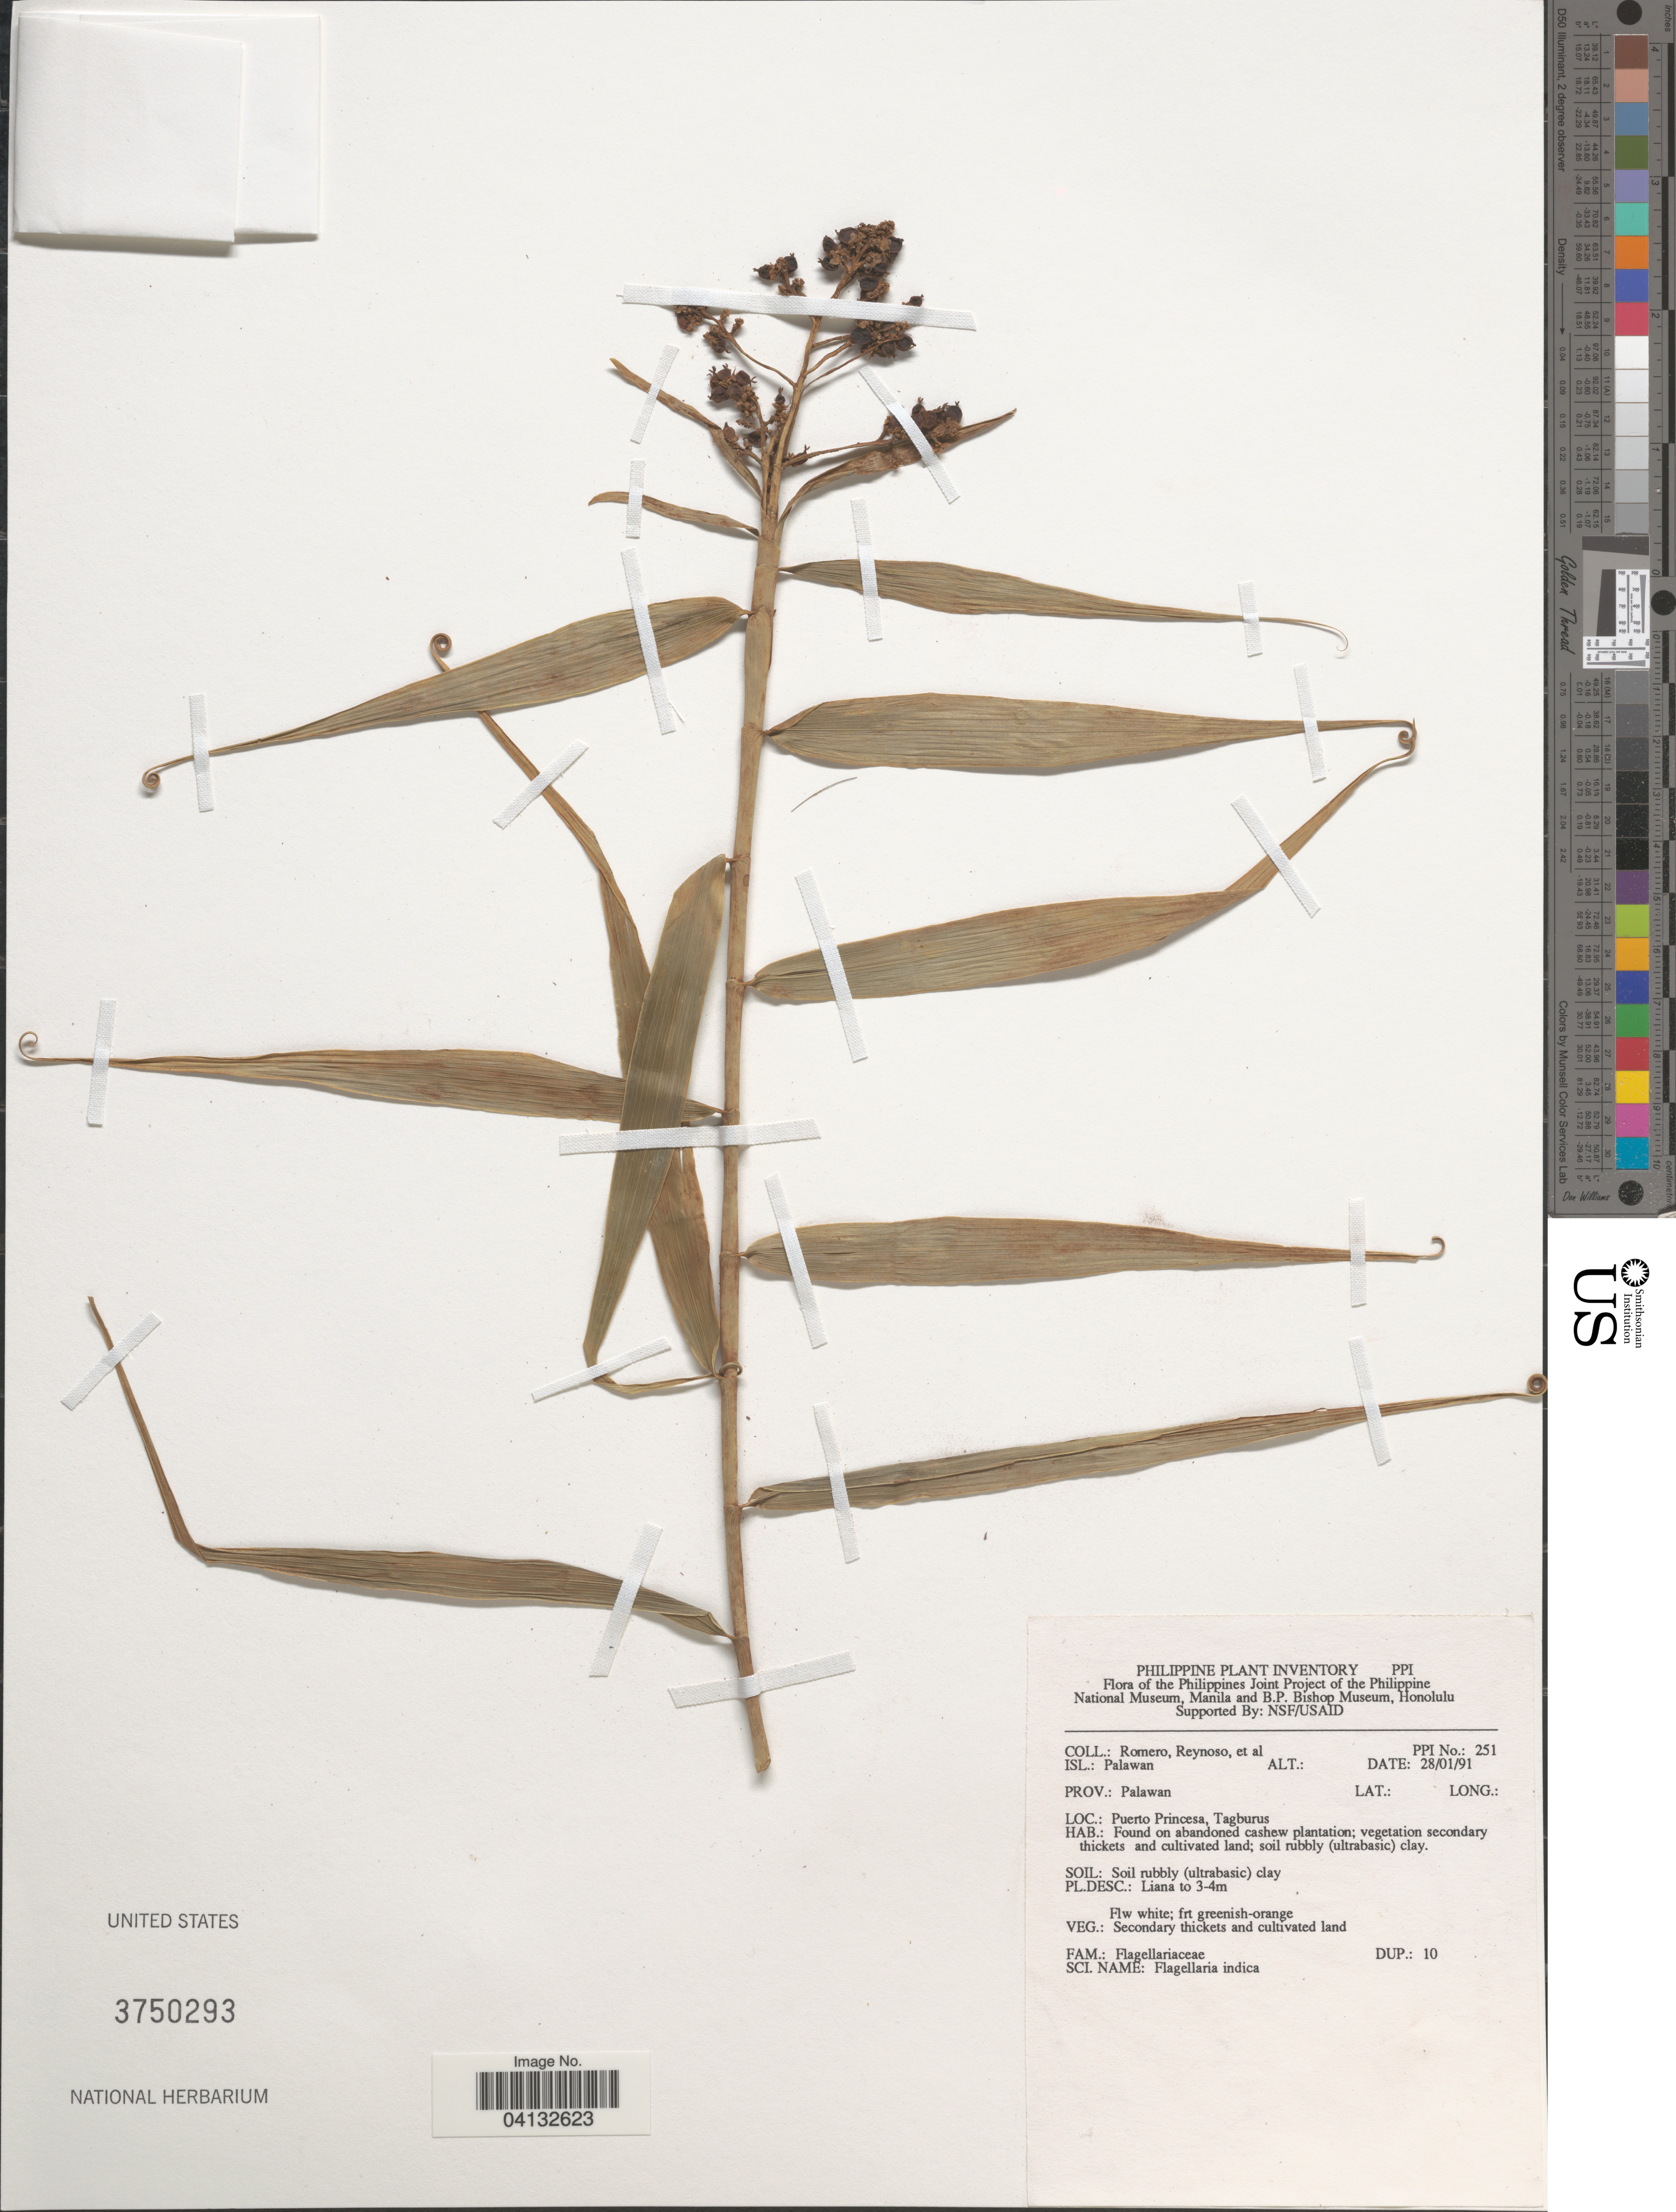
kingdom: Plantae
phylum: Tracheophyta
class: Liliopsida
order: Poales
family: Flagellariaceae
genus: Flagellaria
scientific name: Flagellaria indica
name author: L.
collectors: -. Romero, E. Reynoso & et al.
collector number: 251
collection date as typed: Transcribed d/m/y: 28/1/91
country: Philippines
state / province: Mimaropa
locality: Isl.: Palawan. Prov.: Palawan. Puerto Princesa, Tagburus.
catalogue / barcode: US 3750293